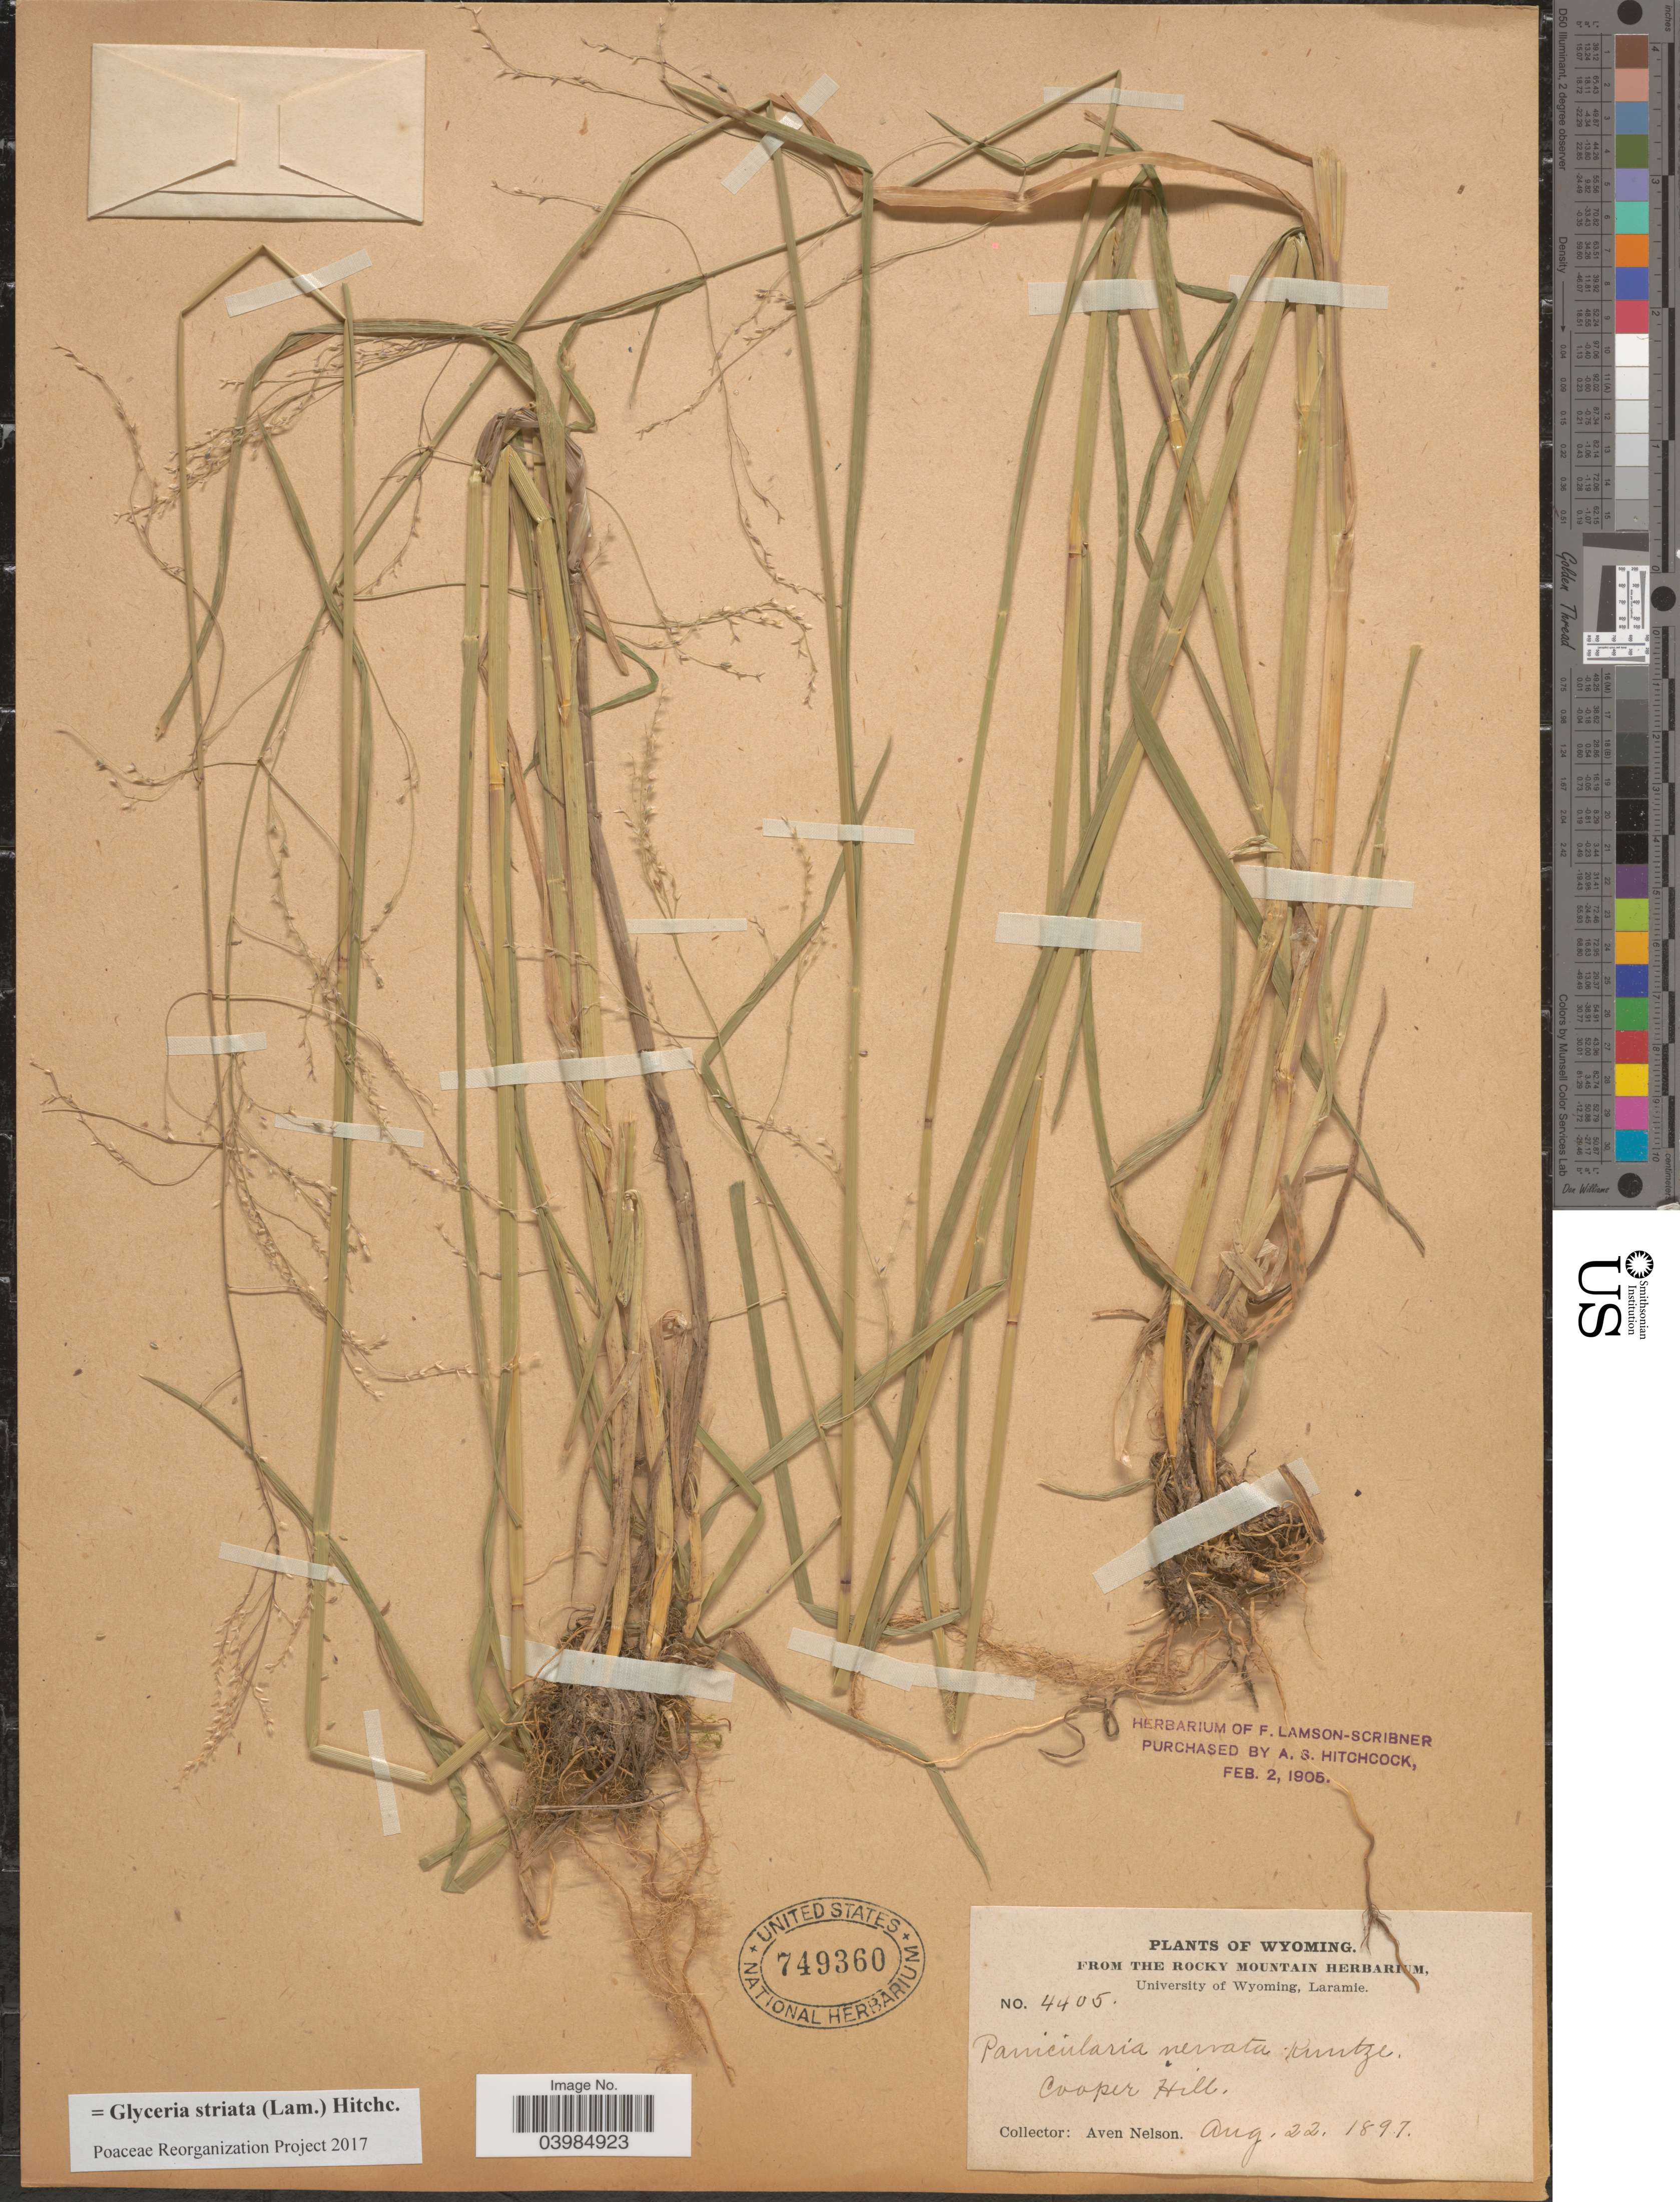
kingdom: Plantae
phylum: Tracheophyta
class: Liliopsida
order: Poales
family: Poaceae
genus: Glyceria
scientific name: Glyceria striata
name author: (Lam.) Hitchc.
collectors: A. Nelson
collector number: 4405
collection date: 1897-08-22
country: United States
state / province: Wyoming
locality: Cooper Hill.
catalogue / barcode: US 749360